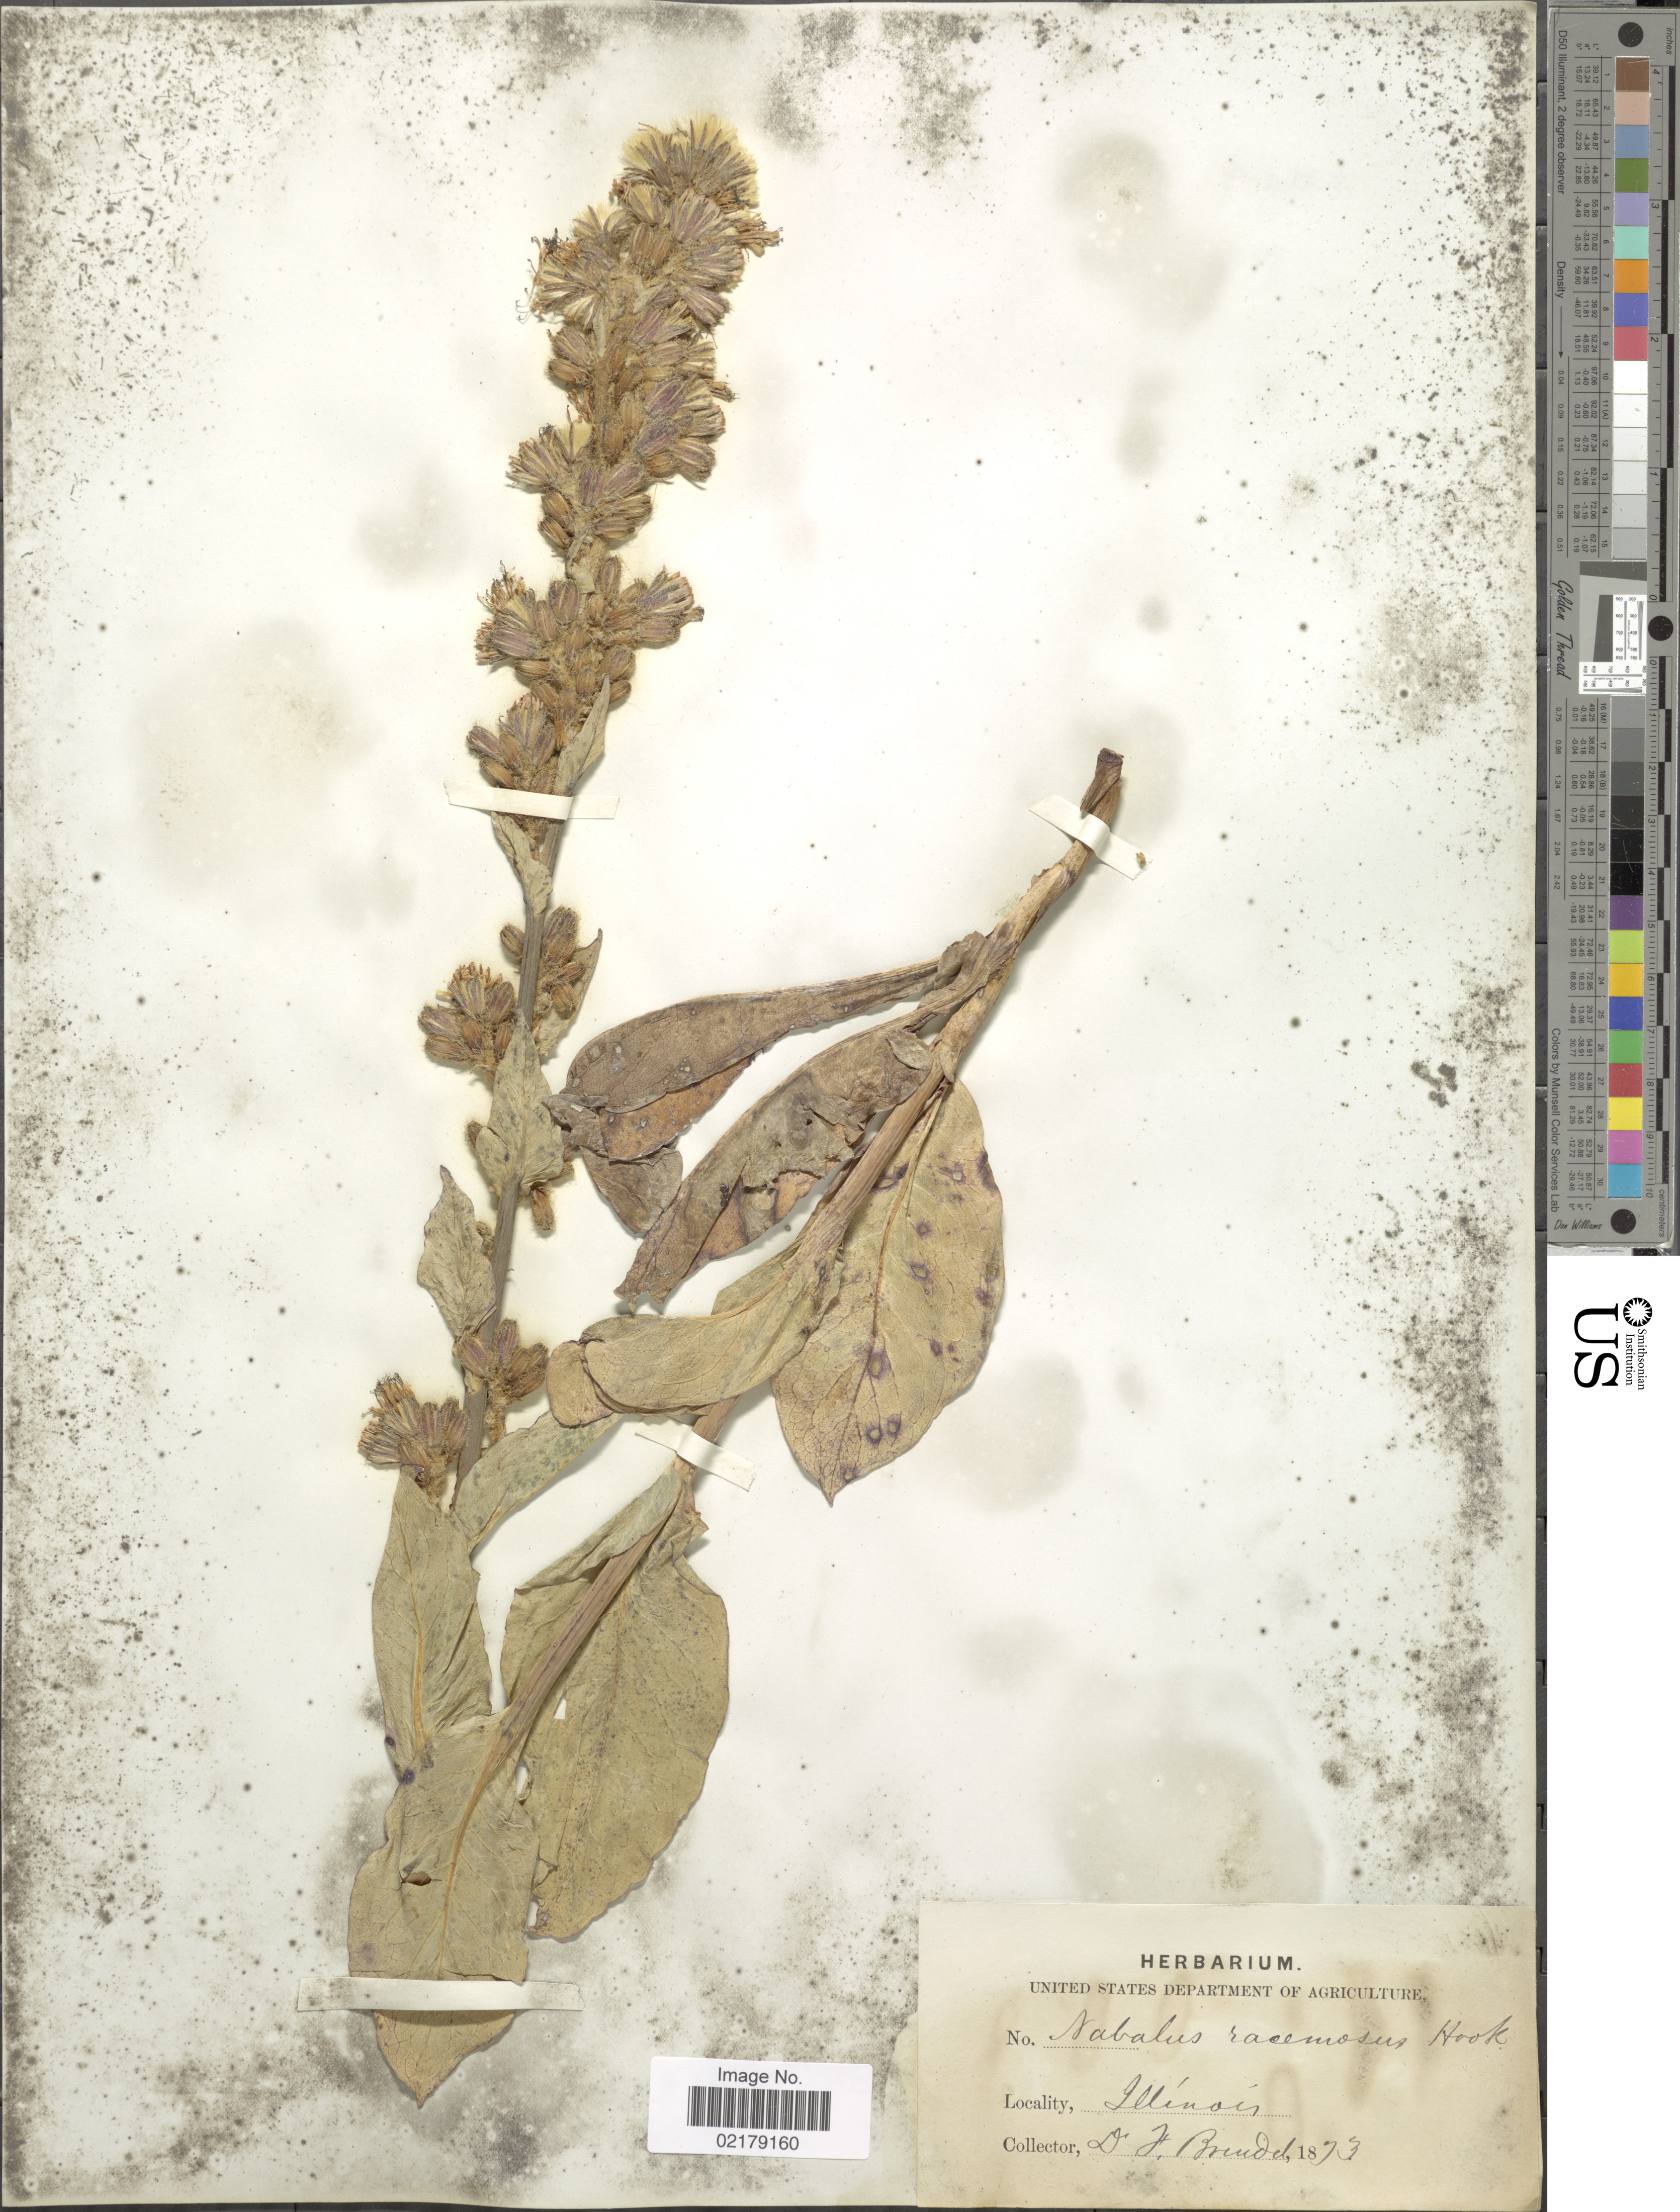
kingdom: Plantae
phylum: Tracheophyta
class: Magnoliopsida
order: Asterales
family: Asteraceae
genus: Nabalus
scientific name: Nabalus racemosus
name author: (Michx.) Hook.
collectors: F. Brendel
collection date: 1873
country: United States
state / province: Illinois